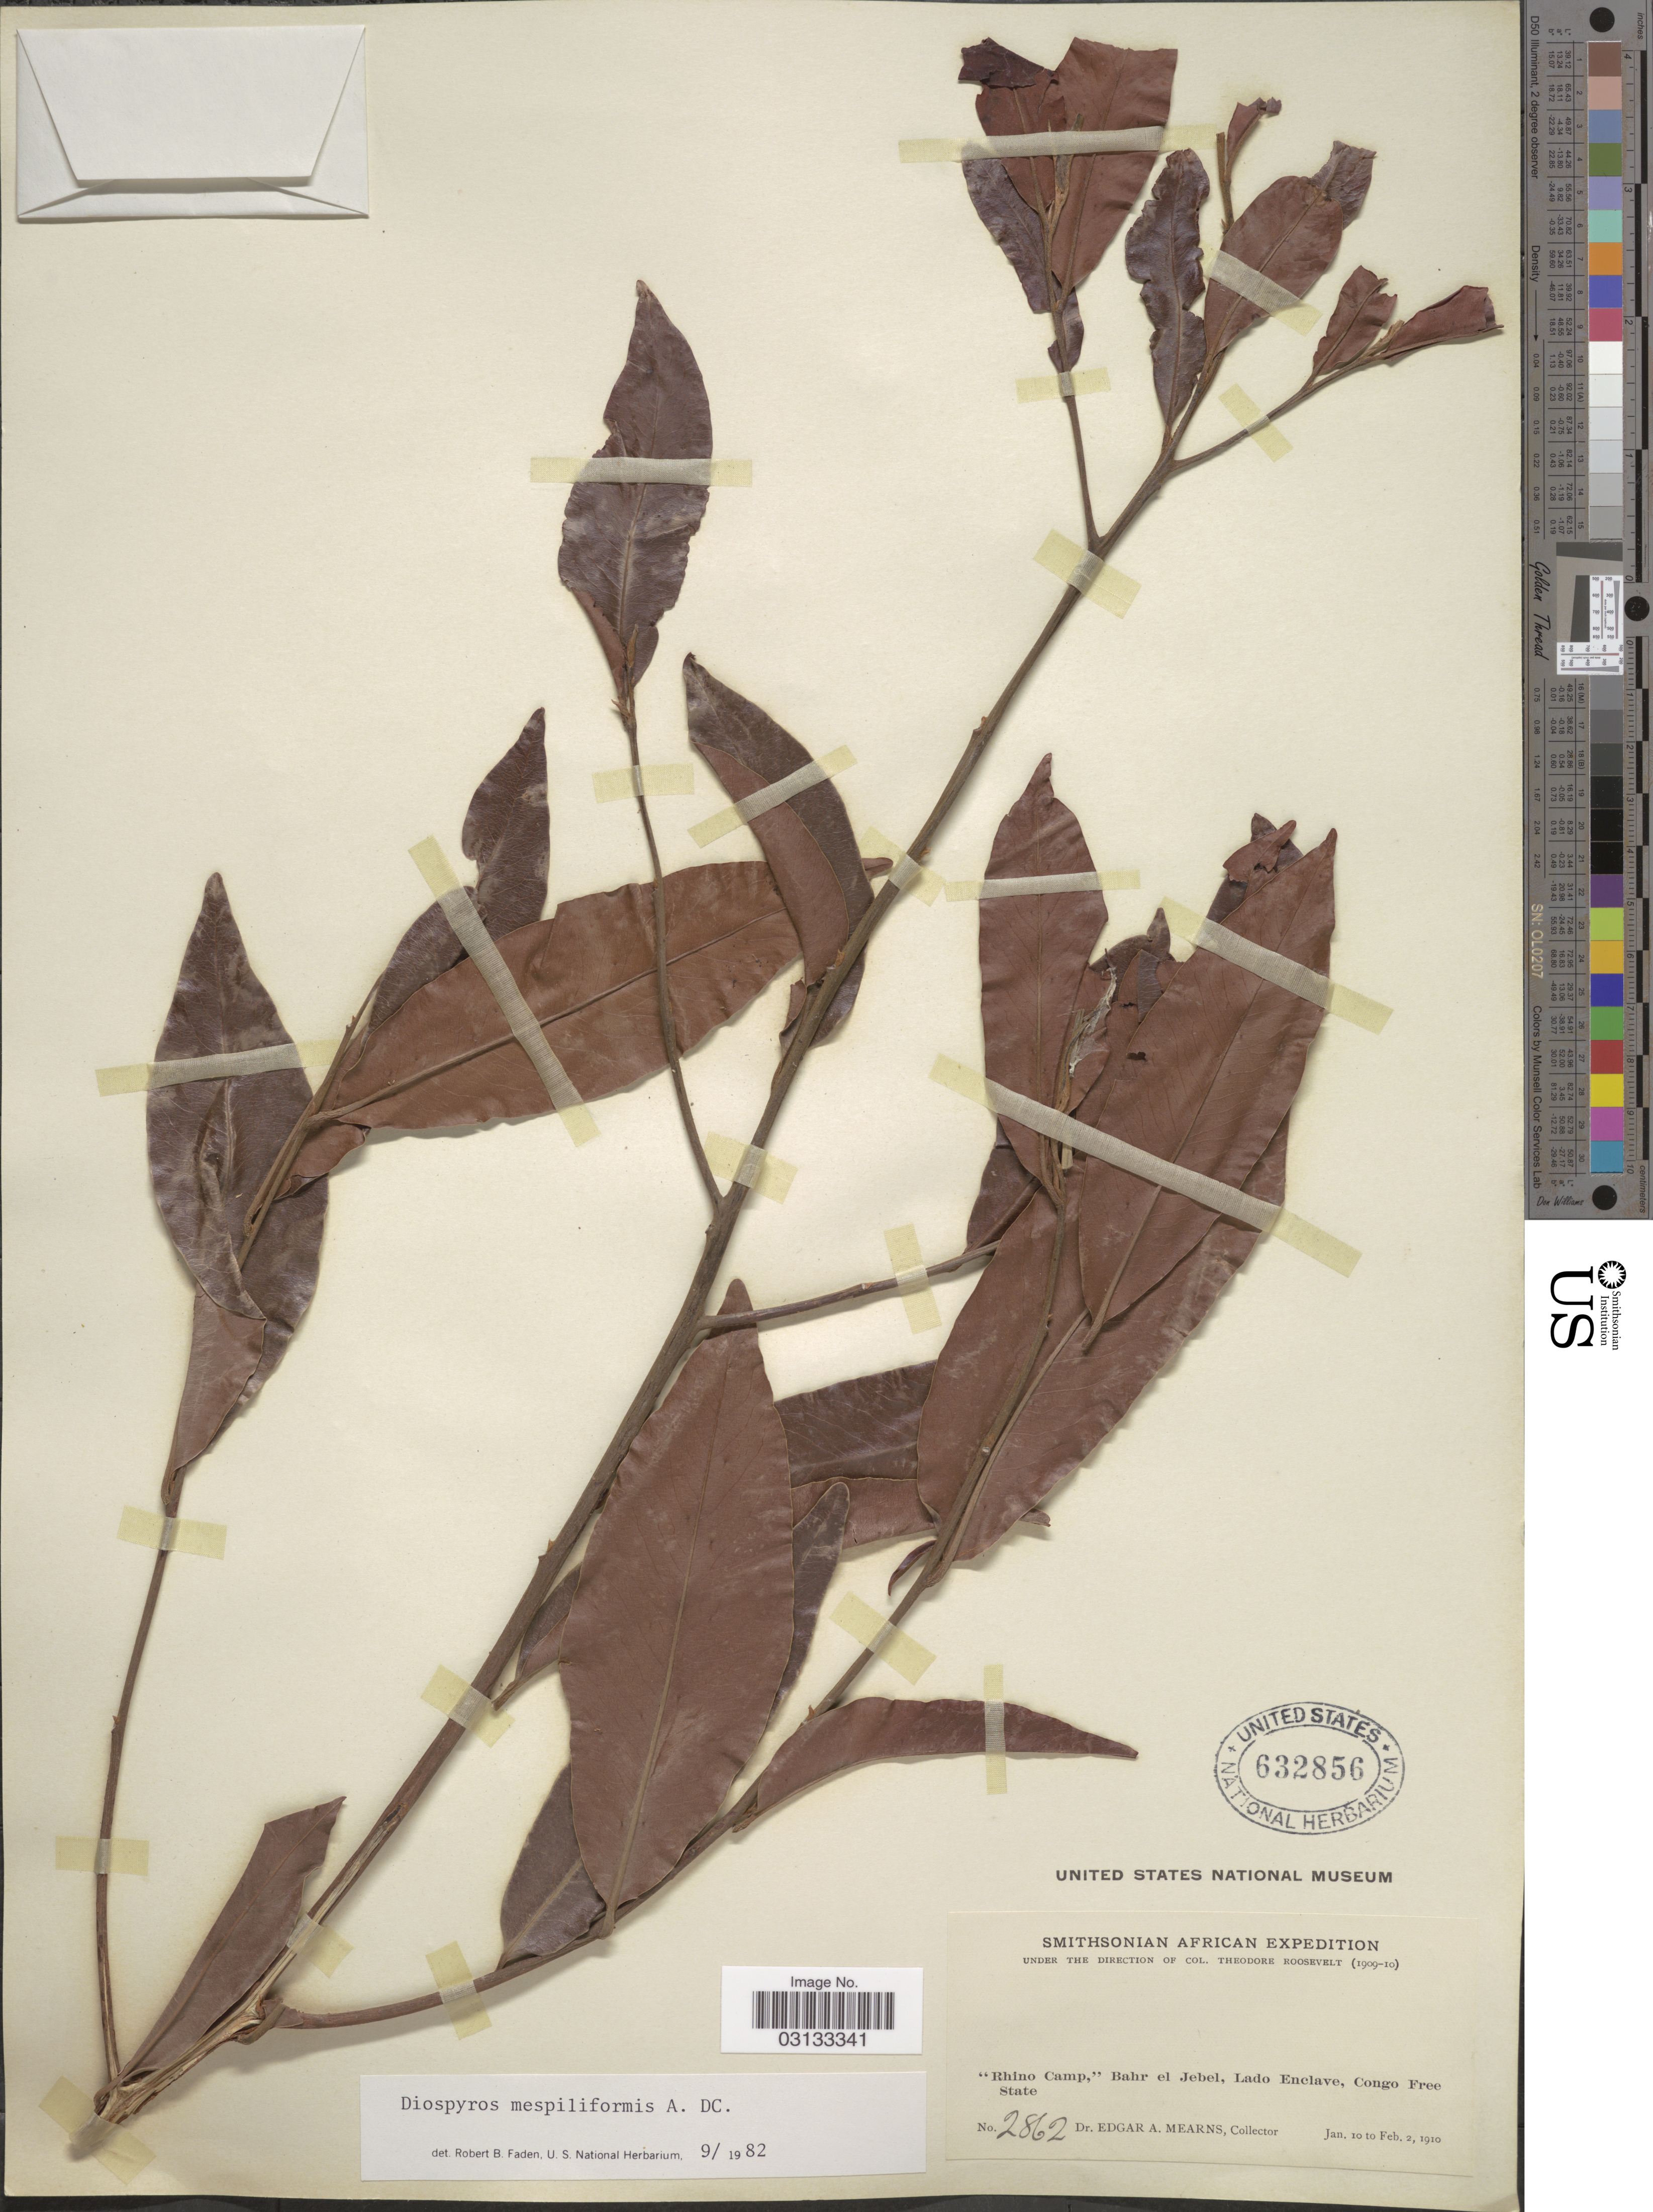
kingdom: Plantae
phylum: Tracheophyta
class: Magnoliopsida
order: Ericales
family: Ebenaceae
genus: Diospyros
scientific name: Diospyros mespiliformis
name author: Hochst. ex A. DC.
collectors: E. A. Mearns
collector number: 2862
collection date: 1910-01-10/1910-02-02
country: Congo, Democratic Republic of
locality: Rhino Camp,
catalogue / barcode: US 632856